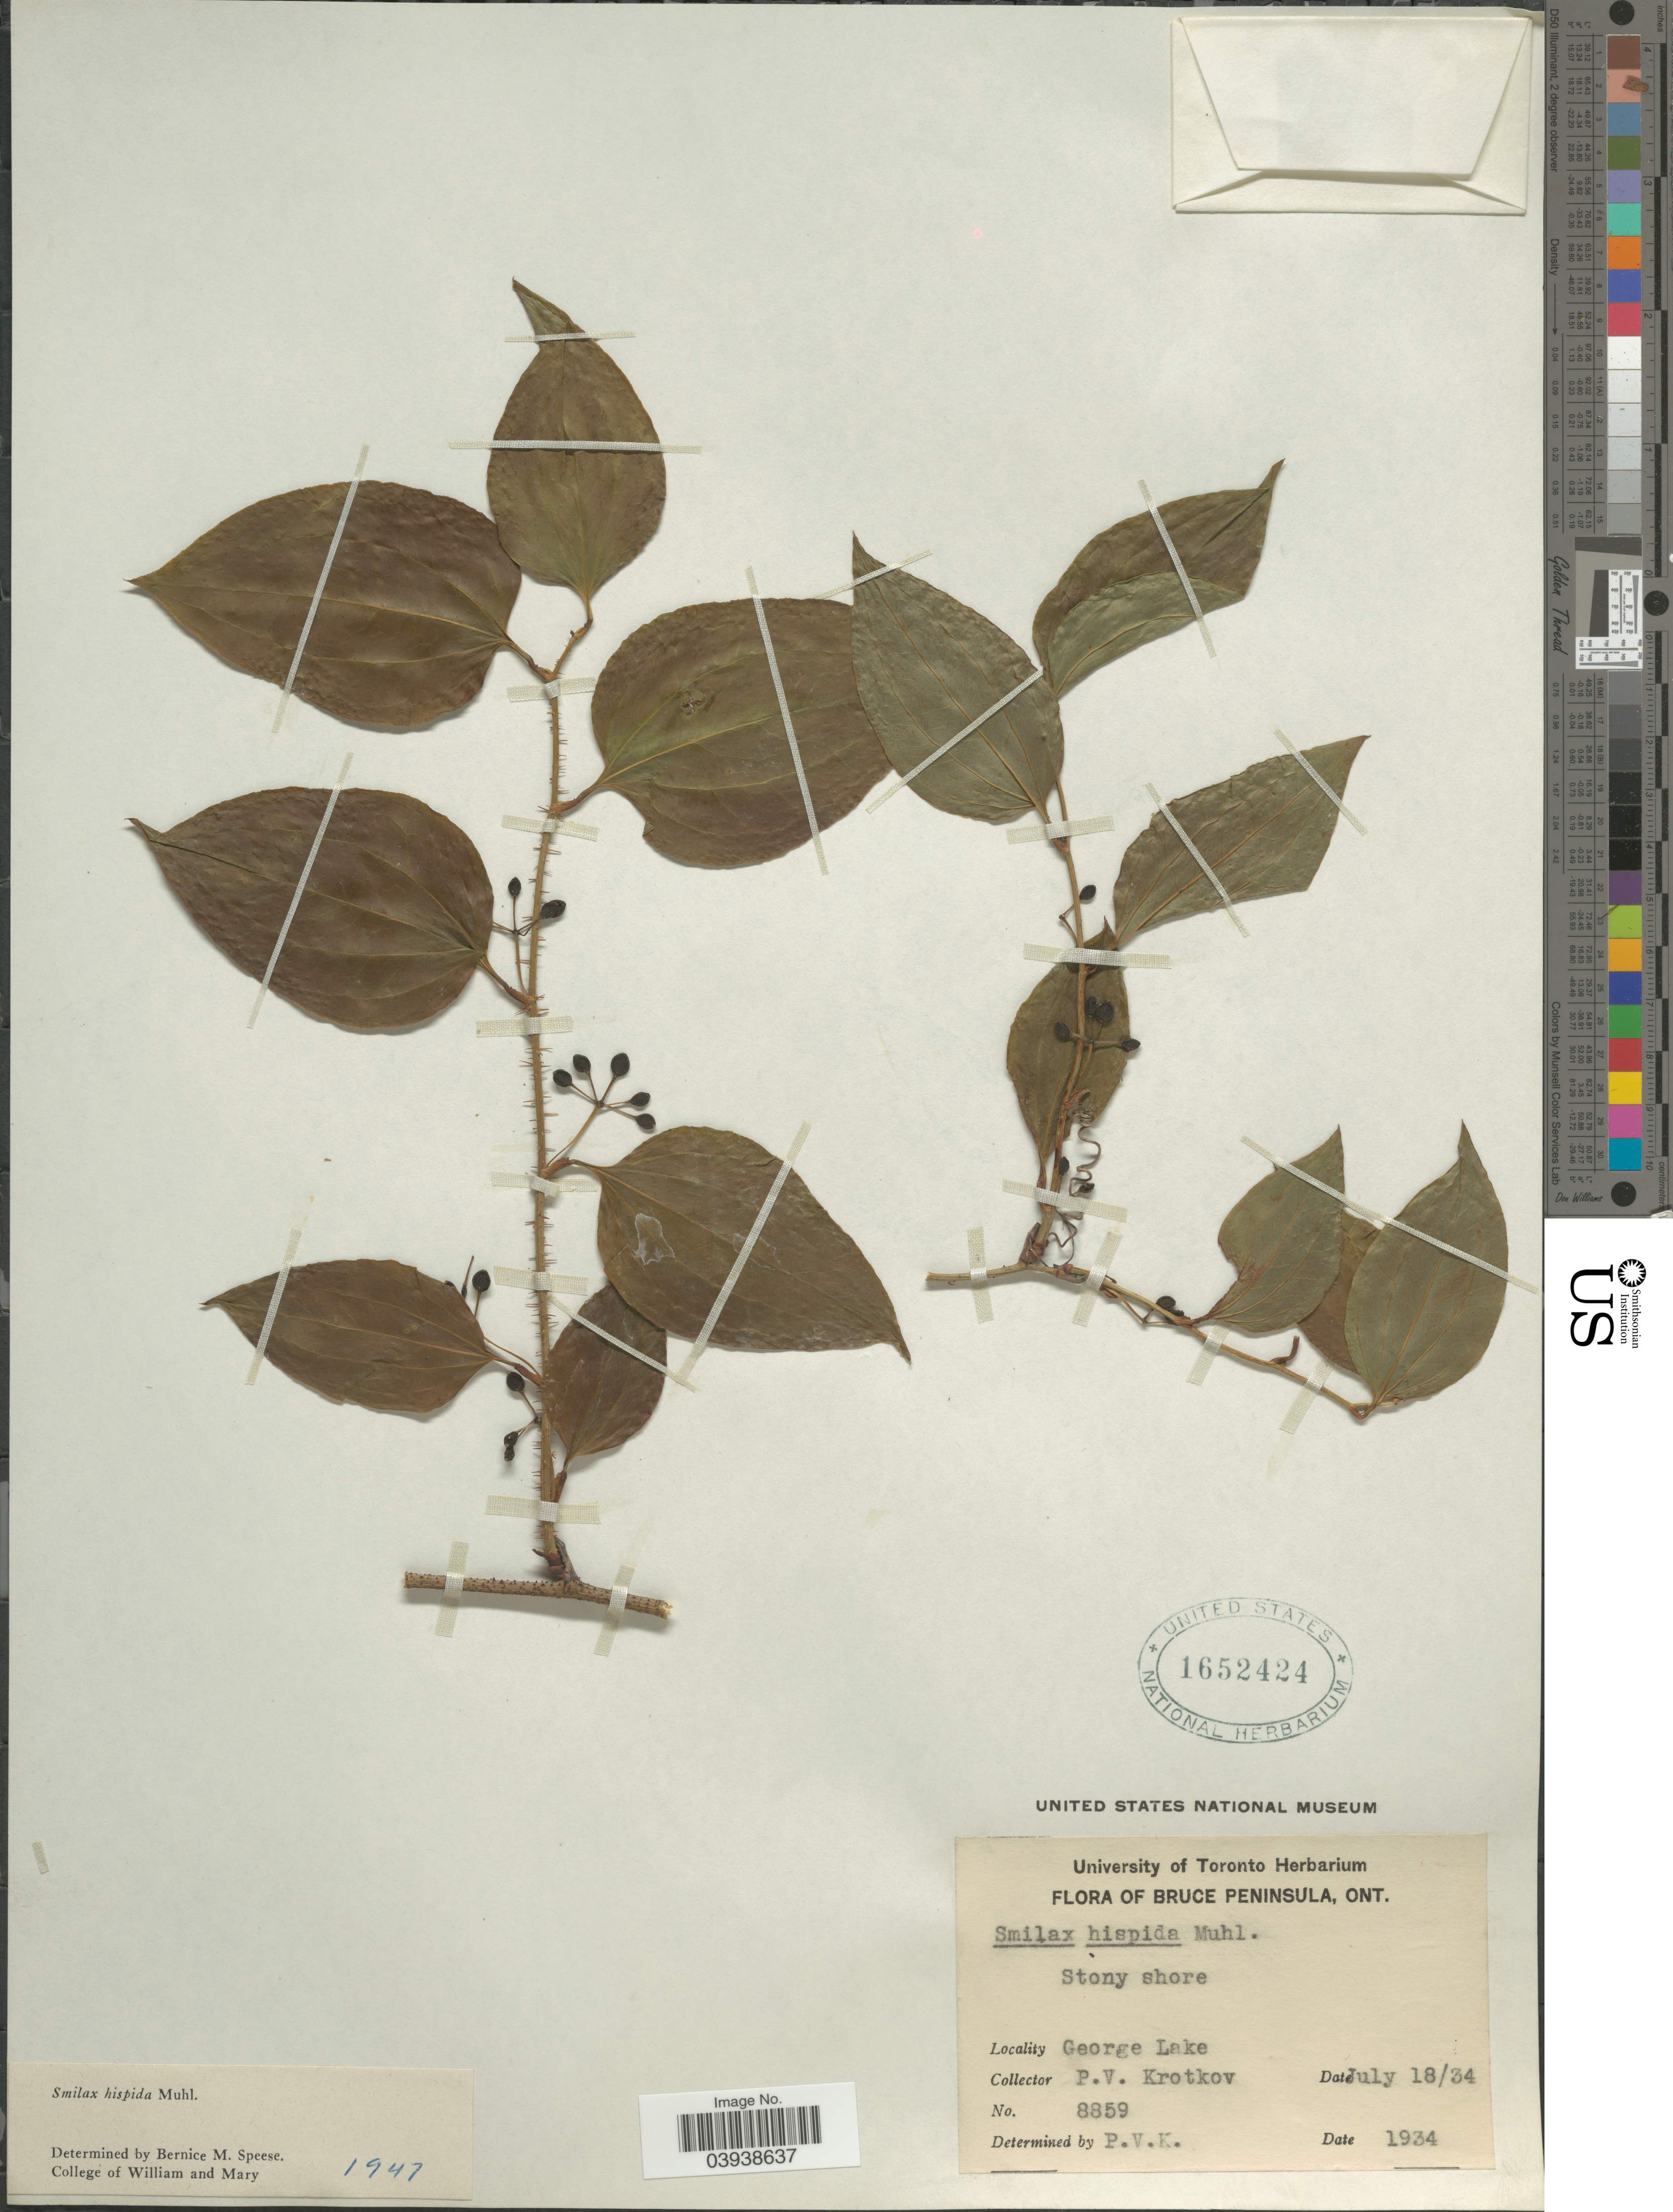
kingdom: Plantae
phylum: Tracheophyta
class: Liliopsida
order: Liliales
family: Smilacaceae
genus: Smilax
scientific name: Smilax hispida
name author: Raf.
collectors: P. V. Krotkov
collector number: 8859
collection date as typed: Transcribed d/m/y: 18/7/34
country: Canada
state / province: Ontario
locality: Bruce Peninsula. Stony shore. George Lake.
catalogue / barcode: US 1652424